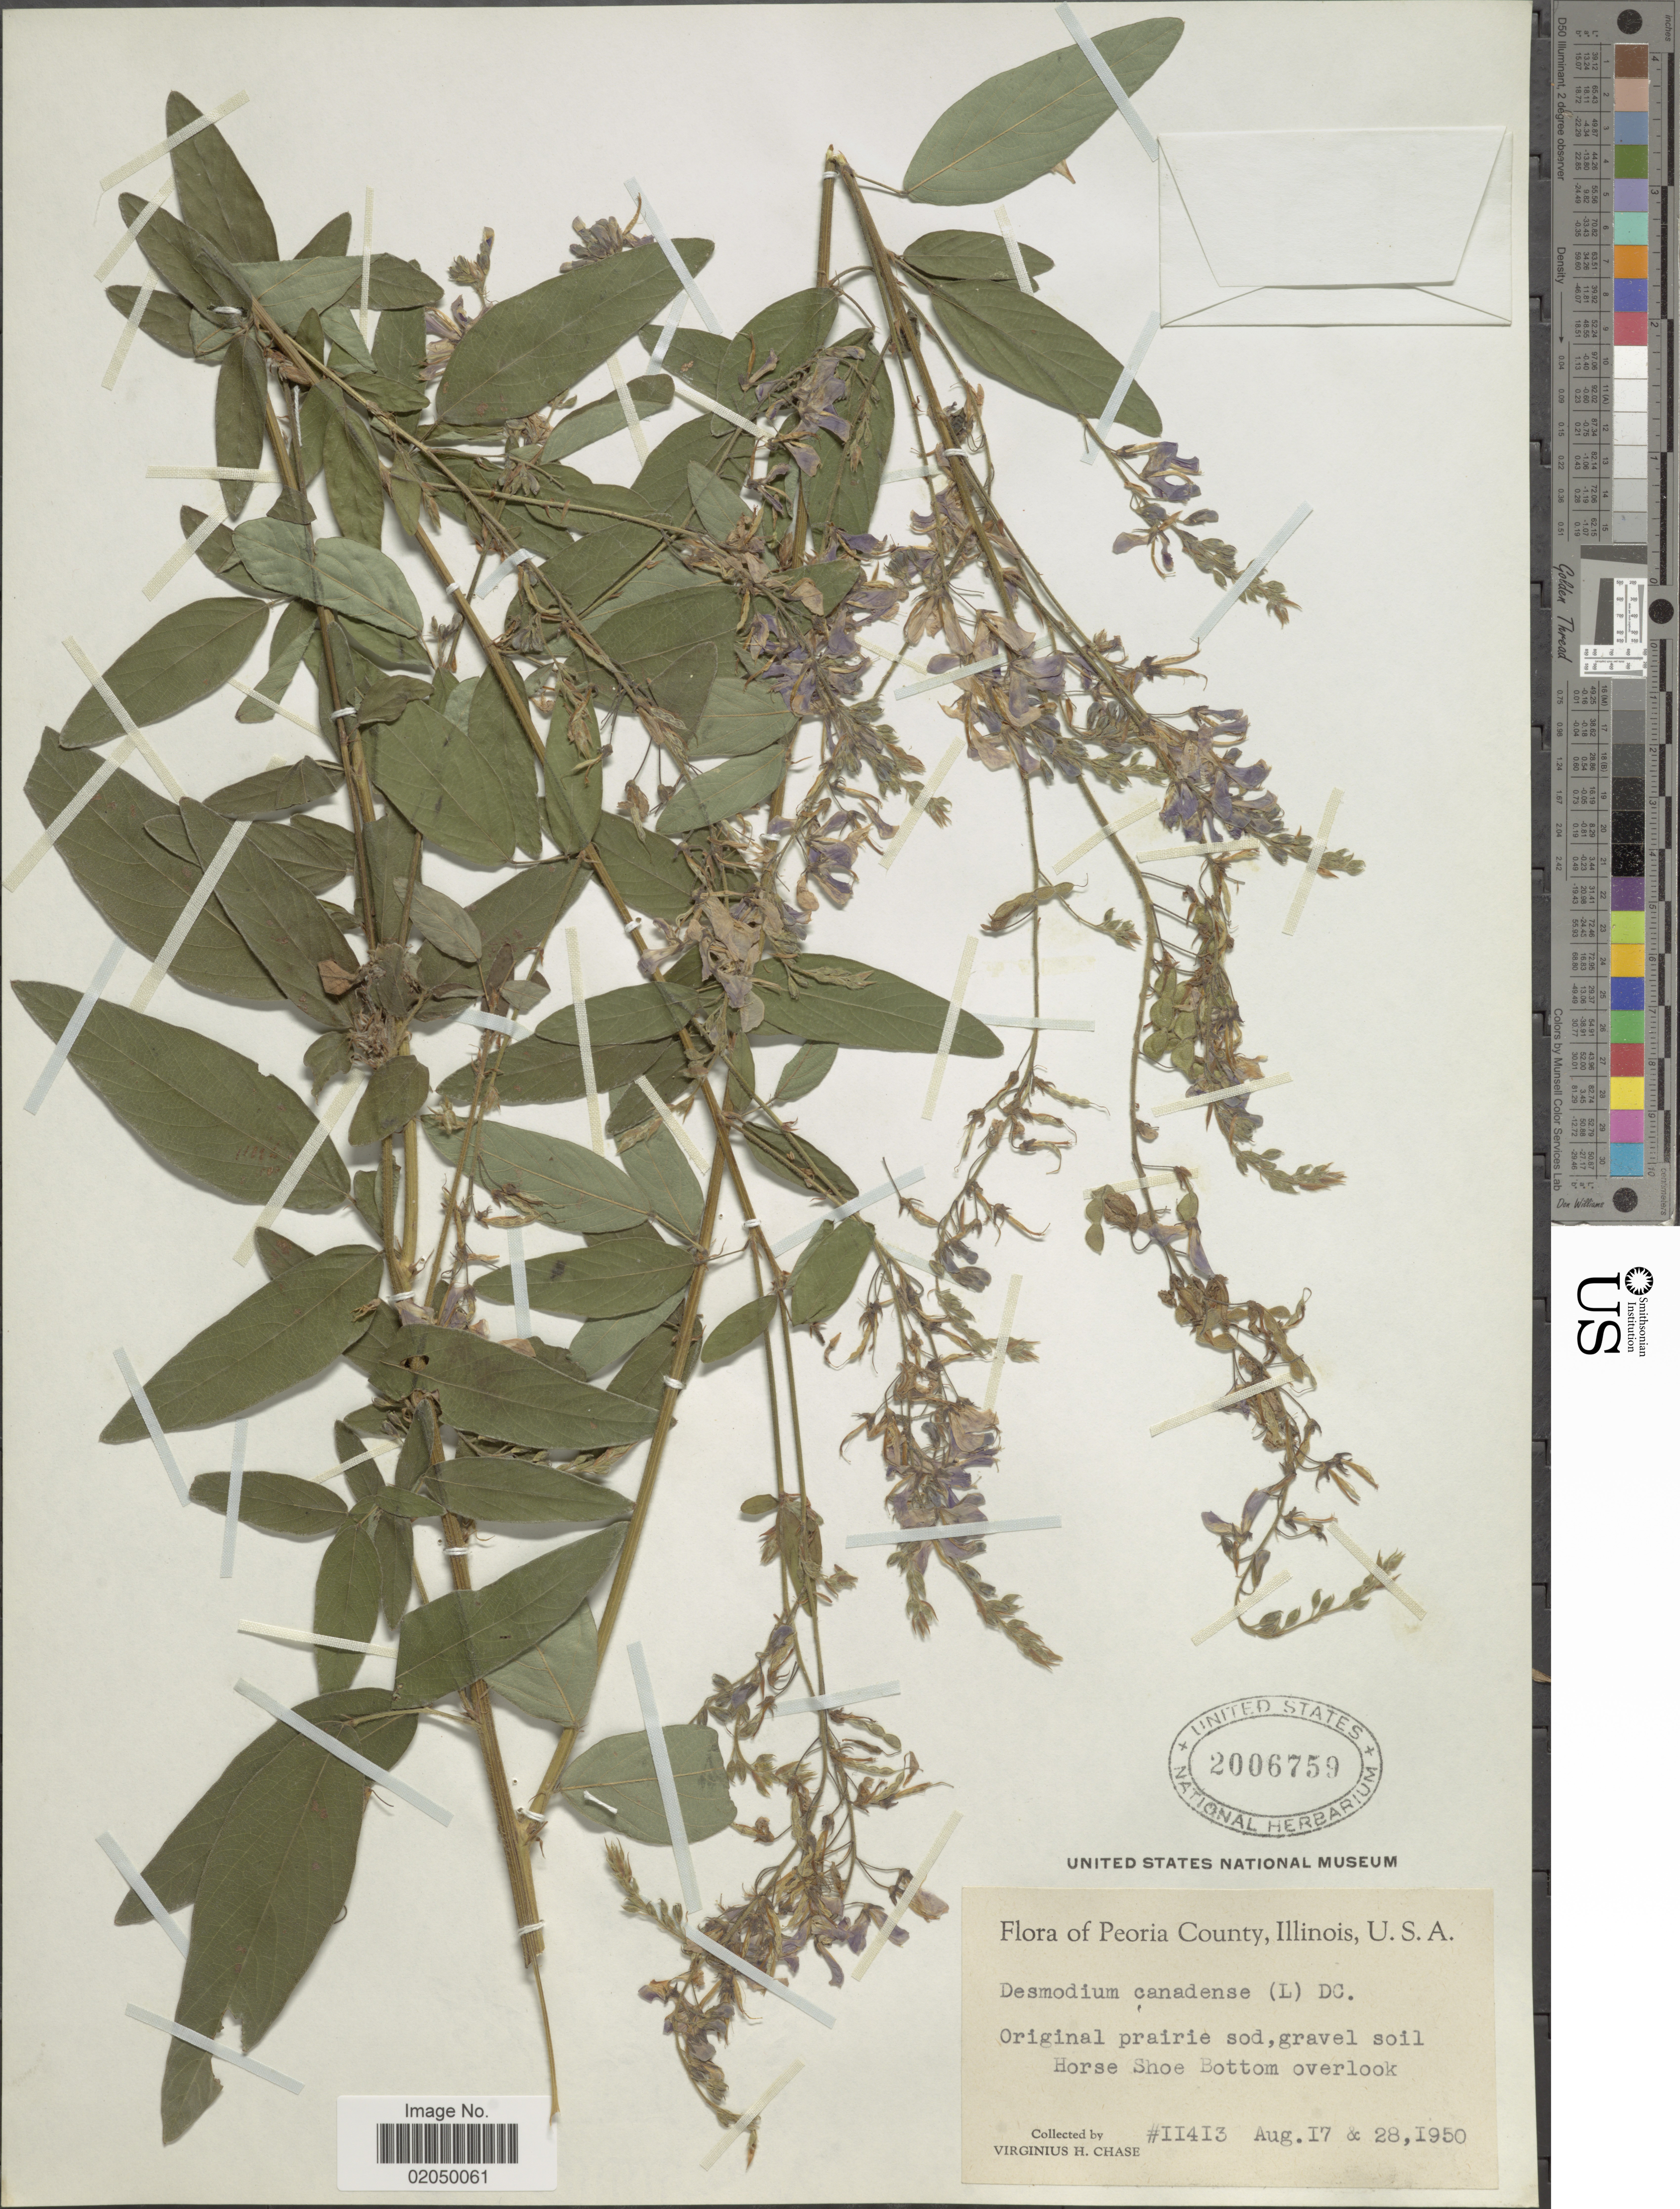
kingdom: Plantae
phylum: Tracheophyta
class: Magnoliopsida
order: Fabales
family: Fabaceae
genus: Desmodium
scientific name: Desmodium canadense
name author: (L.) DC.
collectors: V. H. Chase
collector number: II413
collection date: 1950-08-17/1950-08-28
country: United States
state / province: Illinois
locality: Peoria County. Original prairie sod, gravel soil. Horse Shoe Bottom overlook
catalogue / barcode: US 2006759